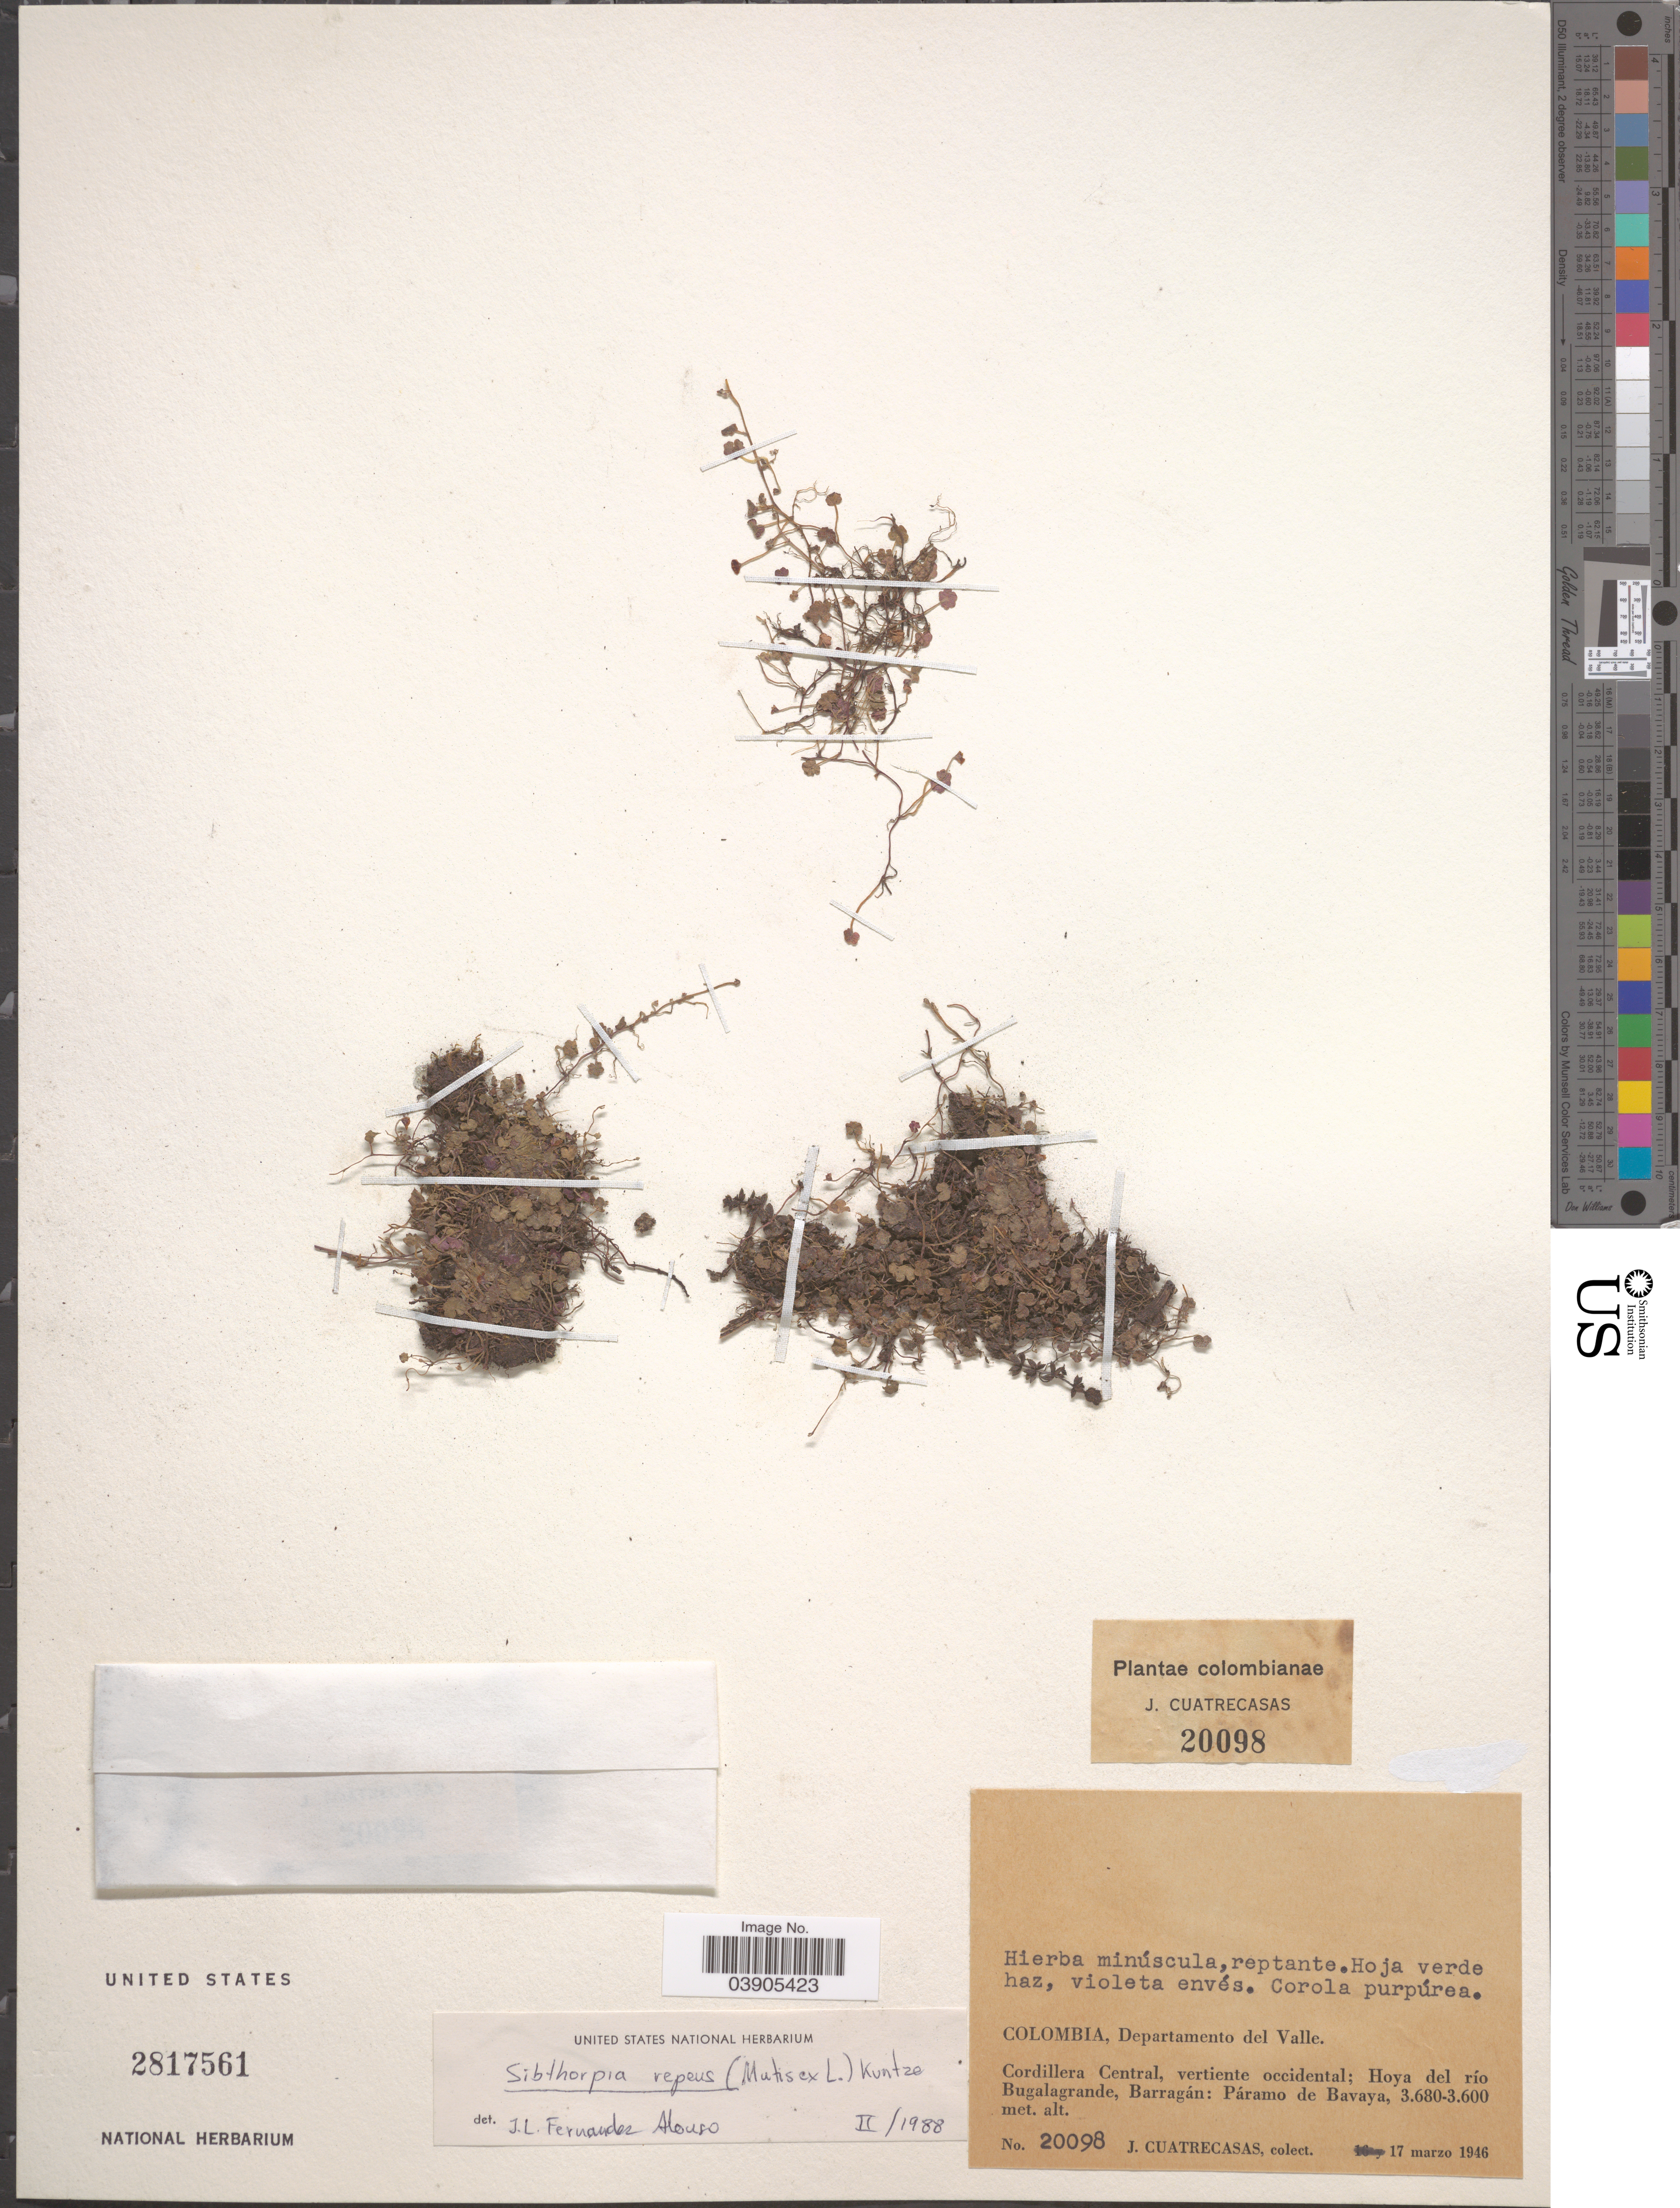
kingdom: Plantae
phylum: Tracheophyta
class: Magnoliopsida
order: Lamiales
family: Plantaginaceae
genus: Sibthorpia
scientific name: Sibthorpia repens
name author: (L.) Kuntze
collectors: J. Cuatrecasas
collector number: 20098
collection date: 1946-03-17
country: Colombia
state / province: Valle del Cauca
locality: Departamento del Valle. Cordillera Central, vertiente occidental; Hoya del río Bugalagrande, Barragán: Páramo de Bavaya.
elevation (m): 3600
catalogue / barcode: US 2817561